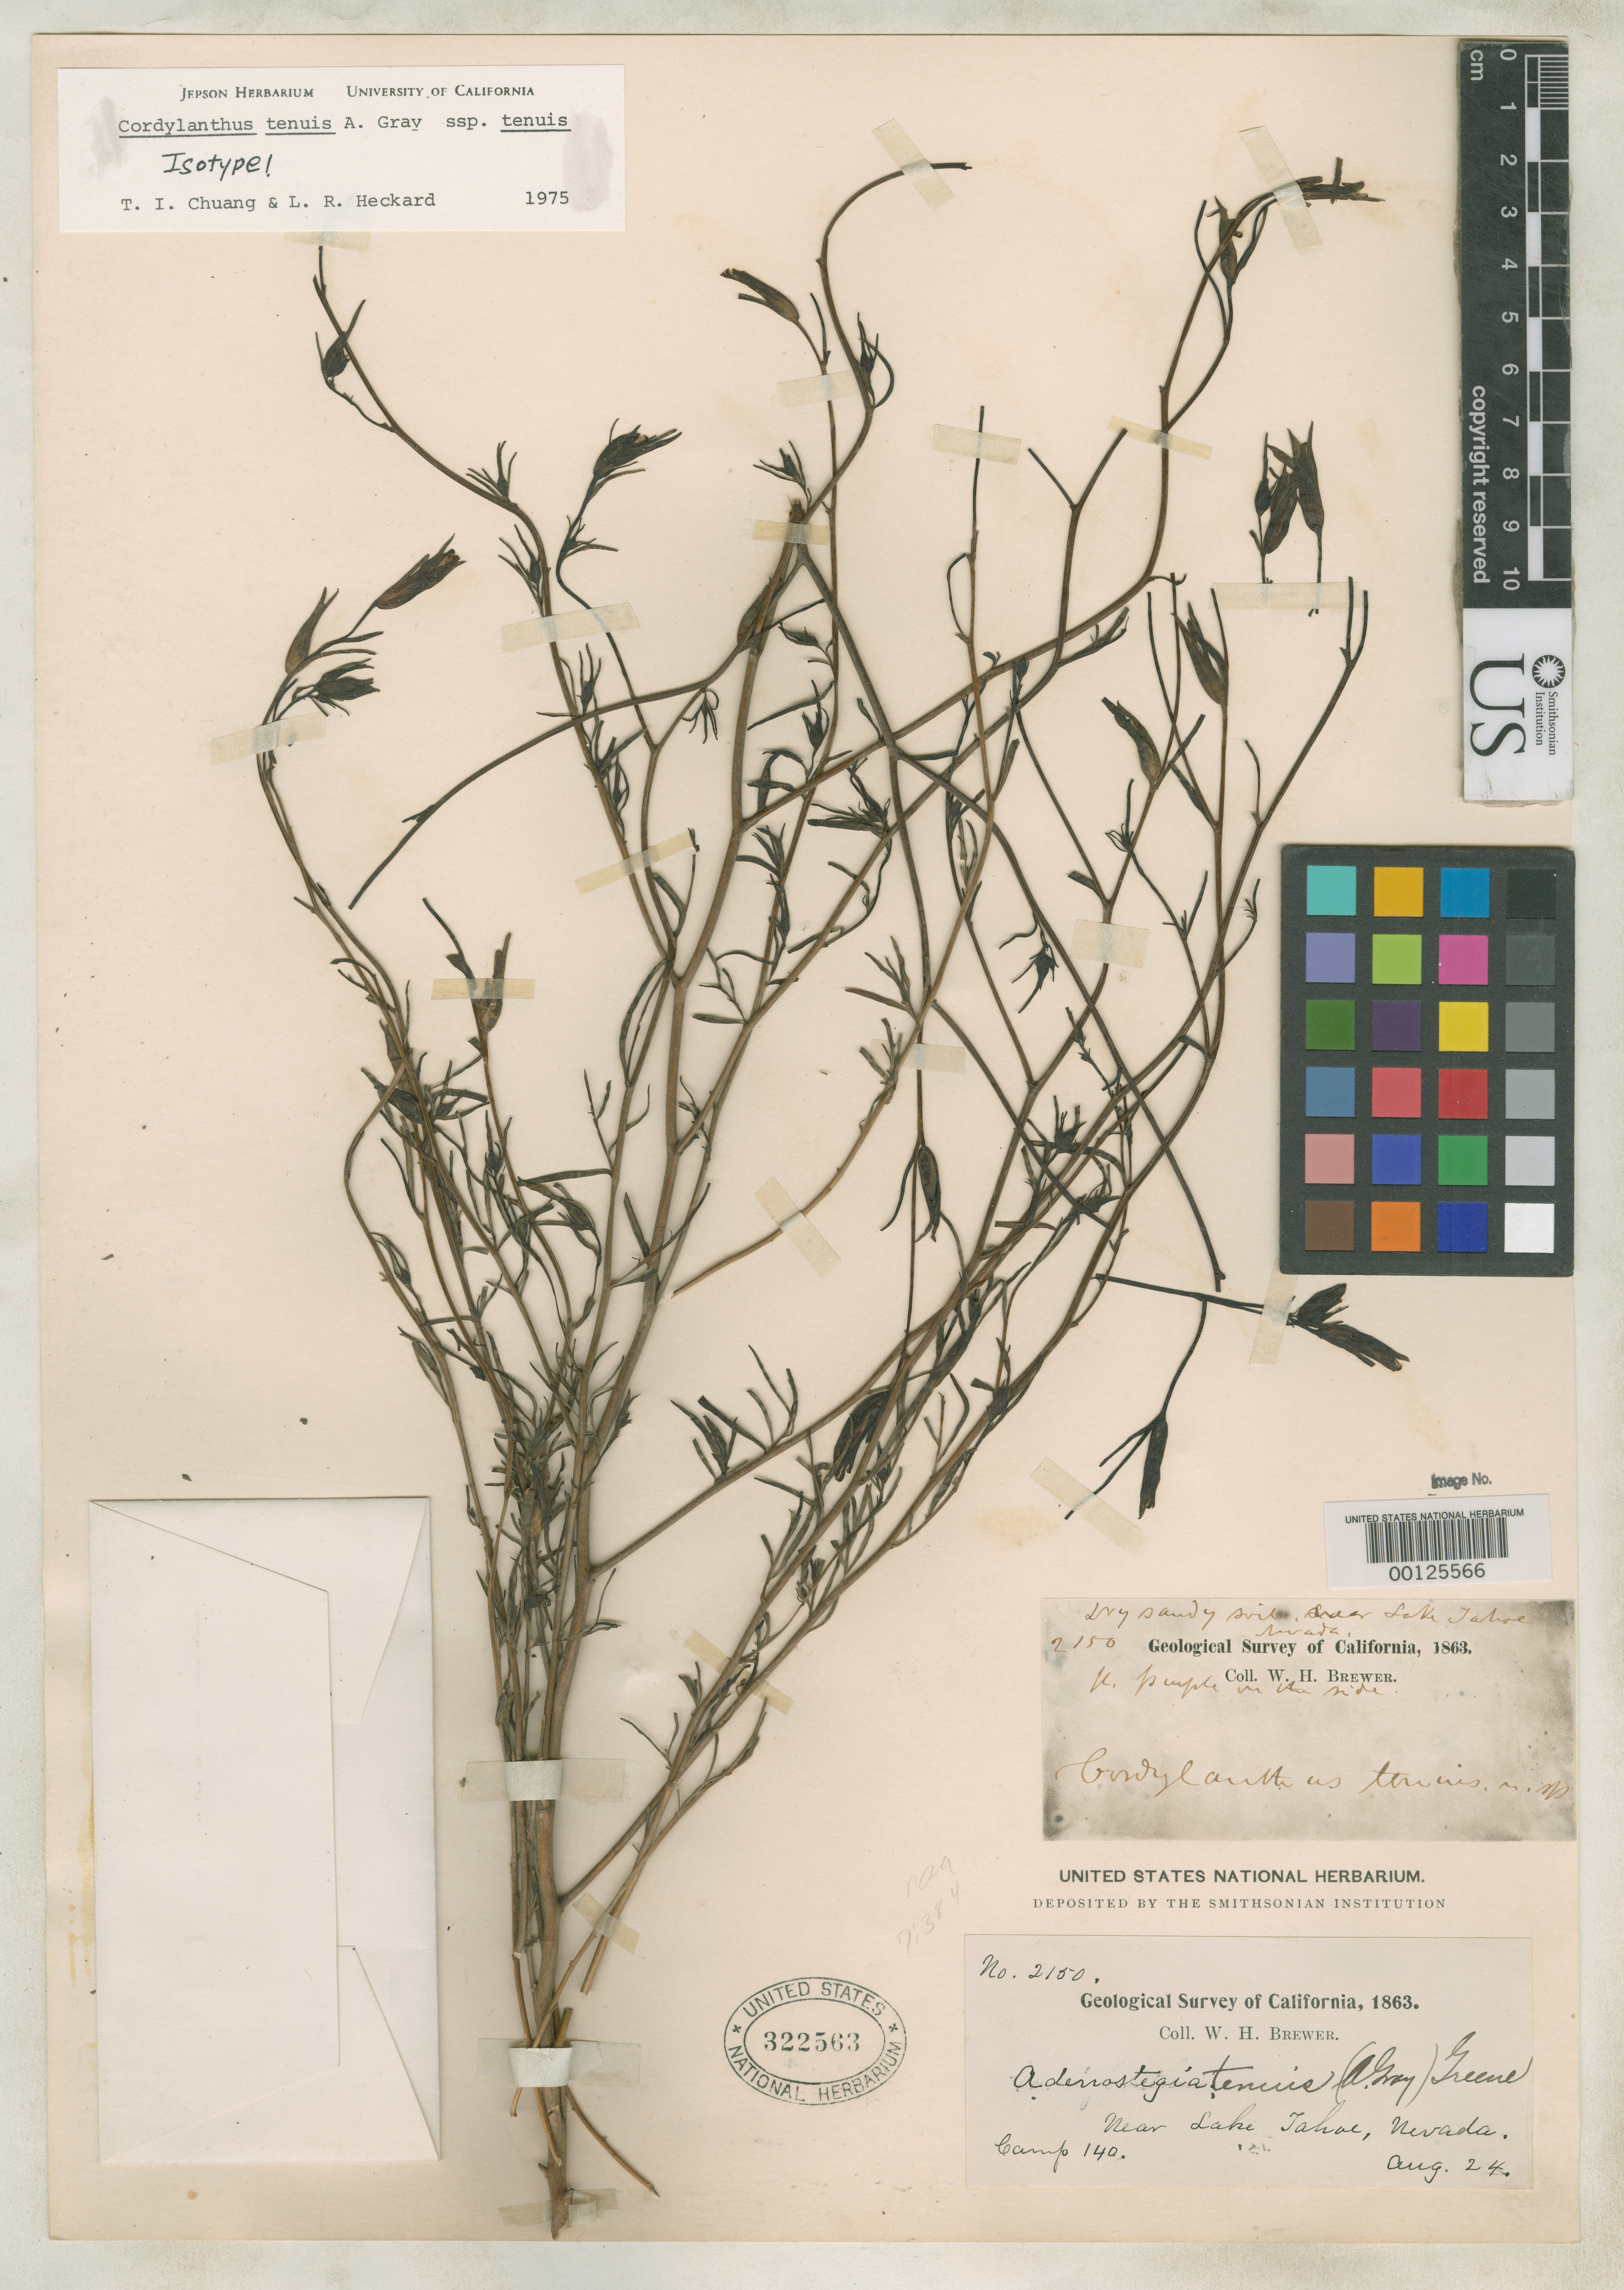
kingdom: Plantae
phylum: Tracheophyta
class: Magnoliopsida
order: Lamiales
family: Orobanchaceae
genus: Cordylanthus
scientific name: Cordylanthus tenuis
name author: A. Gray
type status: Isotype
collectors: W. H. Brewer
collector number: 2150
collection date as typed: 24 Aug 1863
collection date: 1863-08-24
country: United States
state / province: Nevada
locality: Lake Tahoe.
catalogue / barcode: US 322563